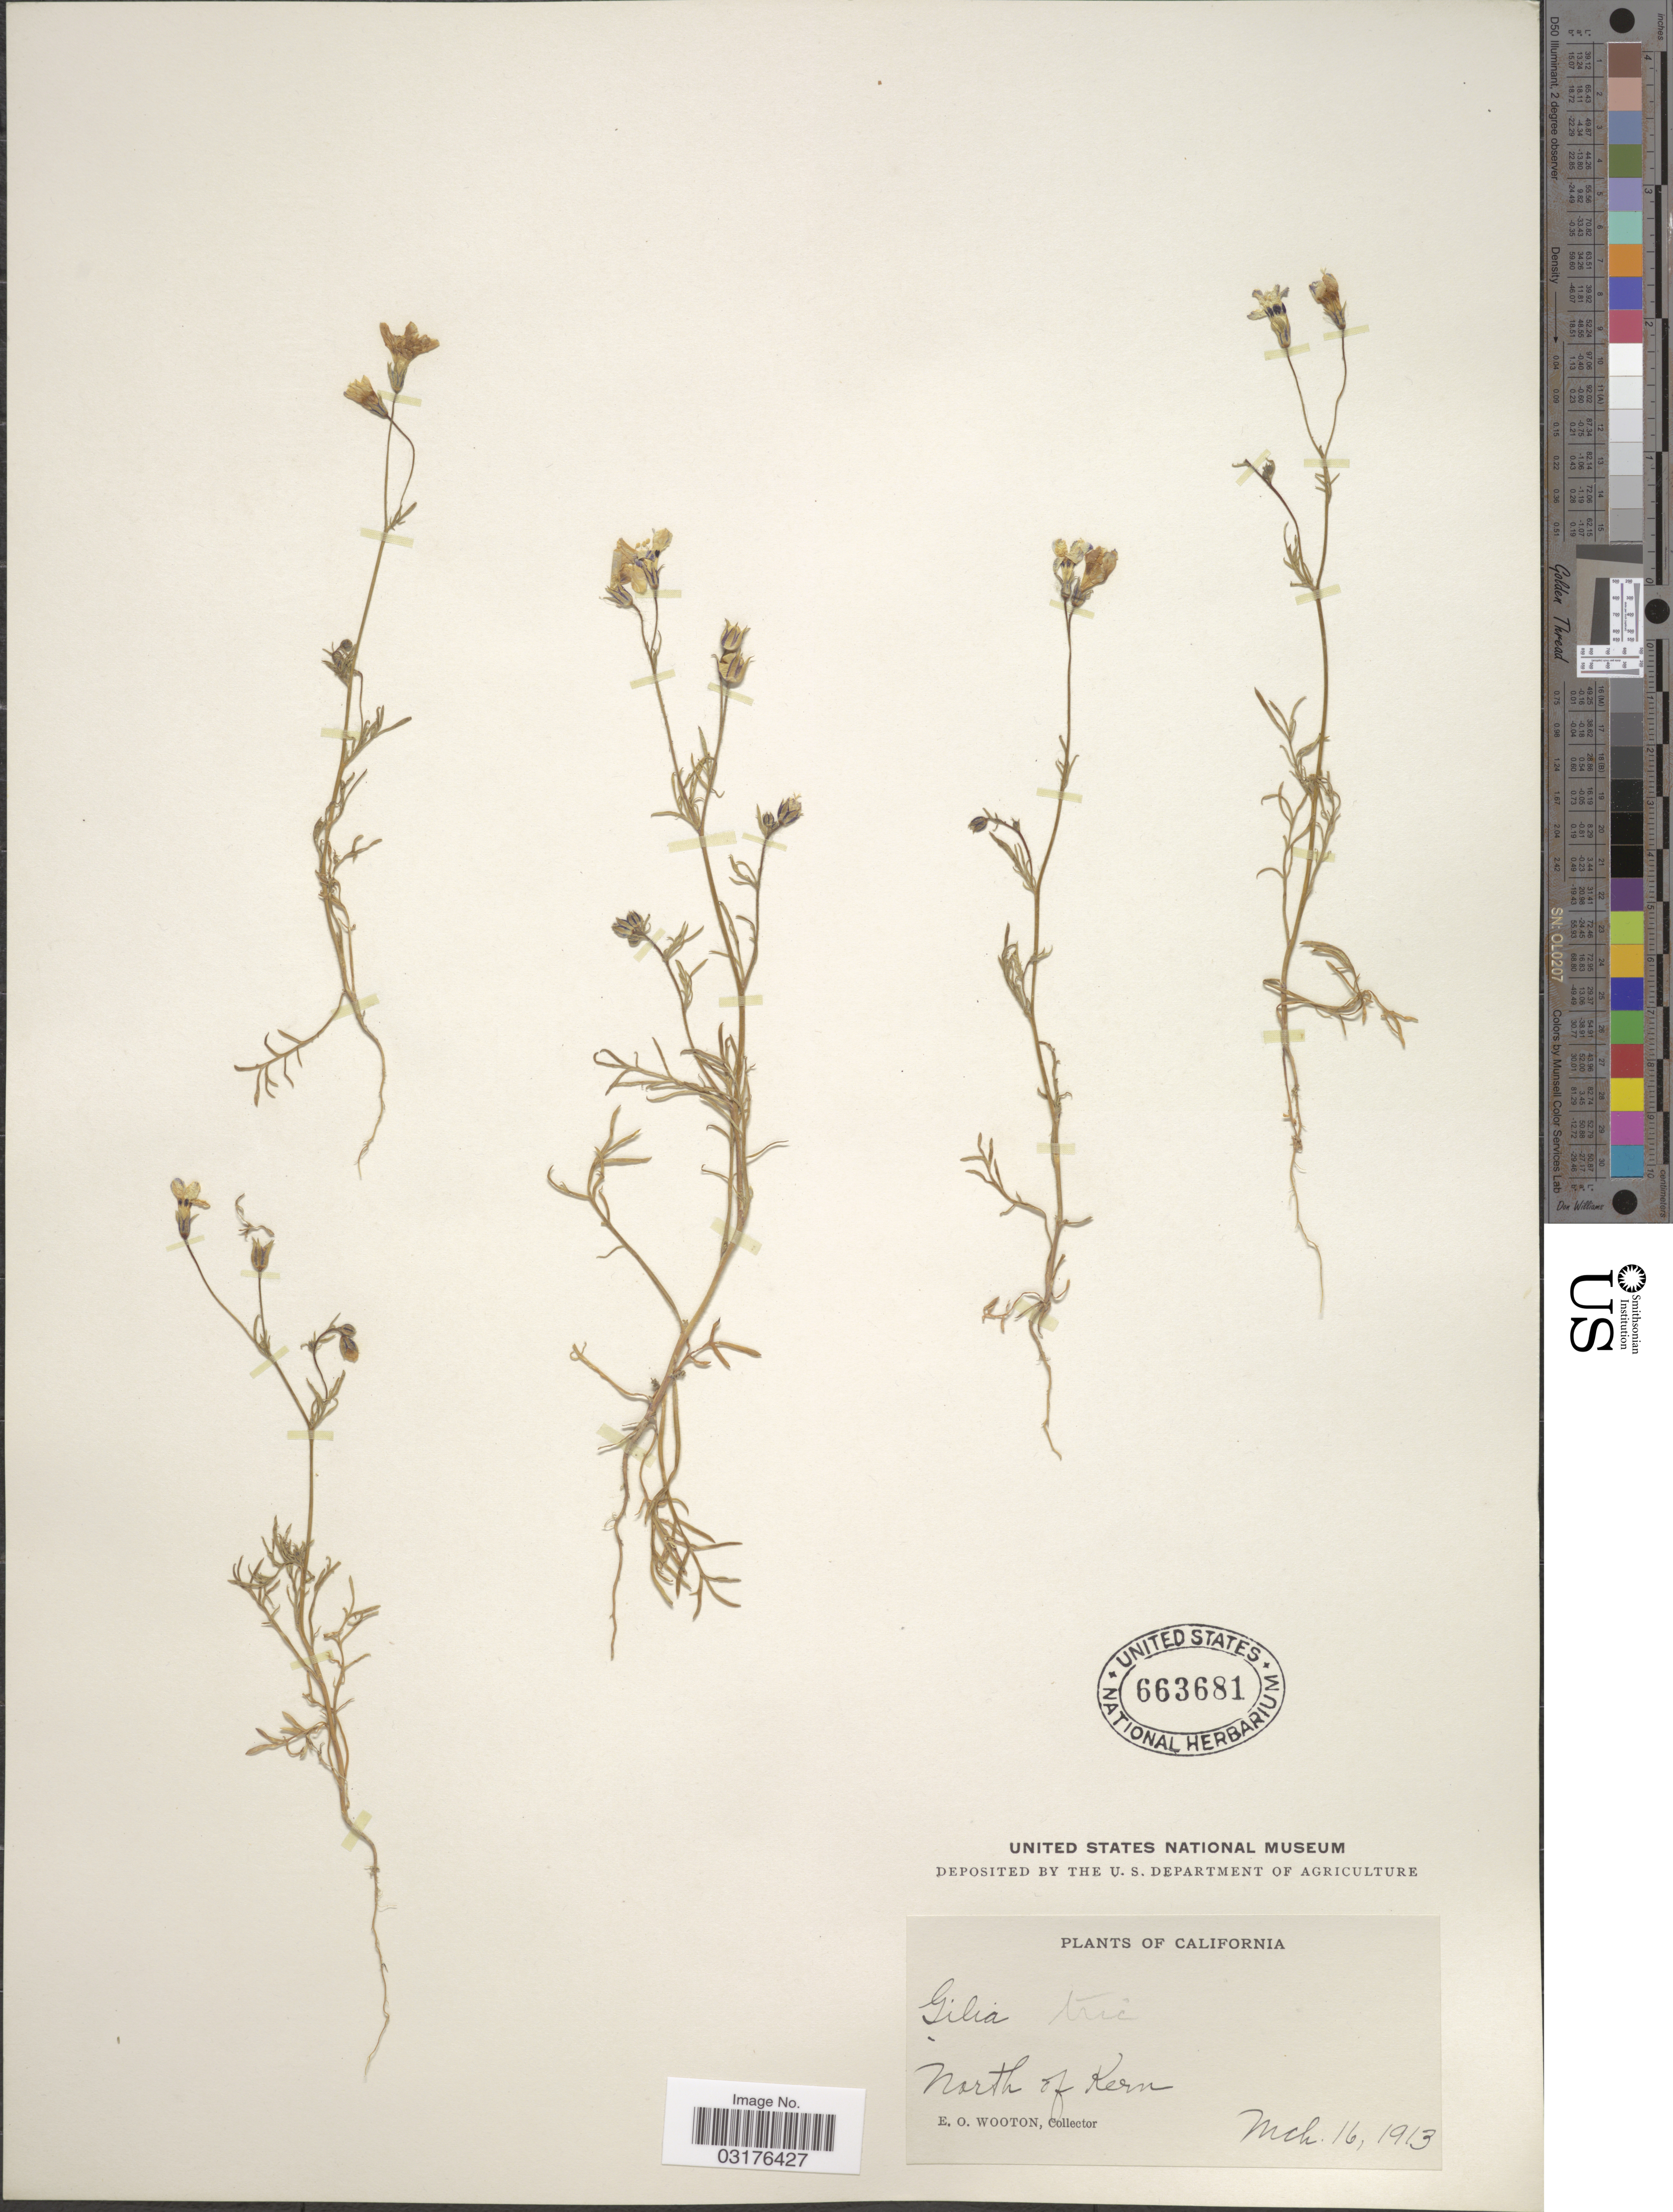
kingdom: Plantae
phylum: Tracheophyta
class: Magnoliopsida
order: Ericales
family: Polemoniaceae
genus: Gilia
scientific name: Gilia tricolor subsp. diffusa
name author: (Congdon) H. Mason & A.D. Grant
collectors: E. O. Wooton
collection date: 1913-03-16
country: United States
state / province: California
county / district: Kern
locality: North of Kern.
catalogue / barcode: US 663681